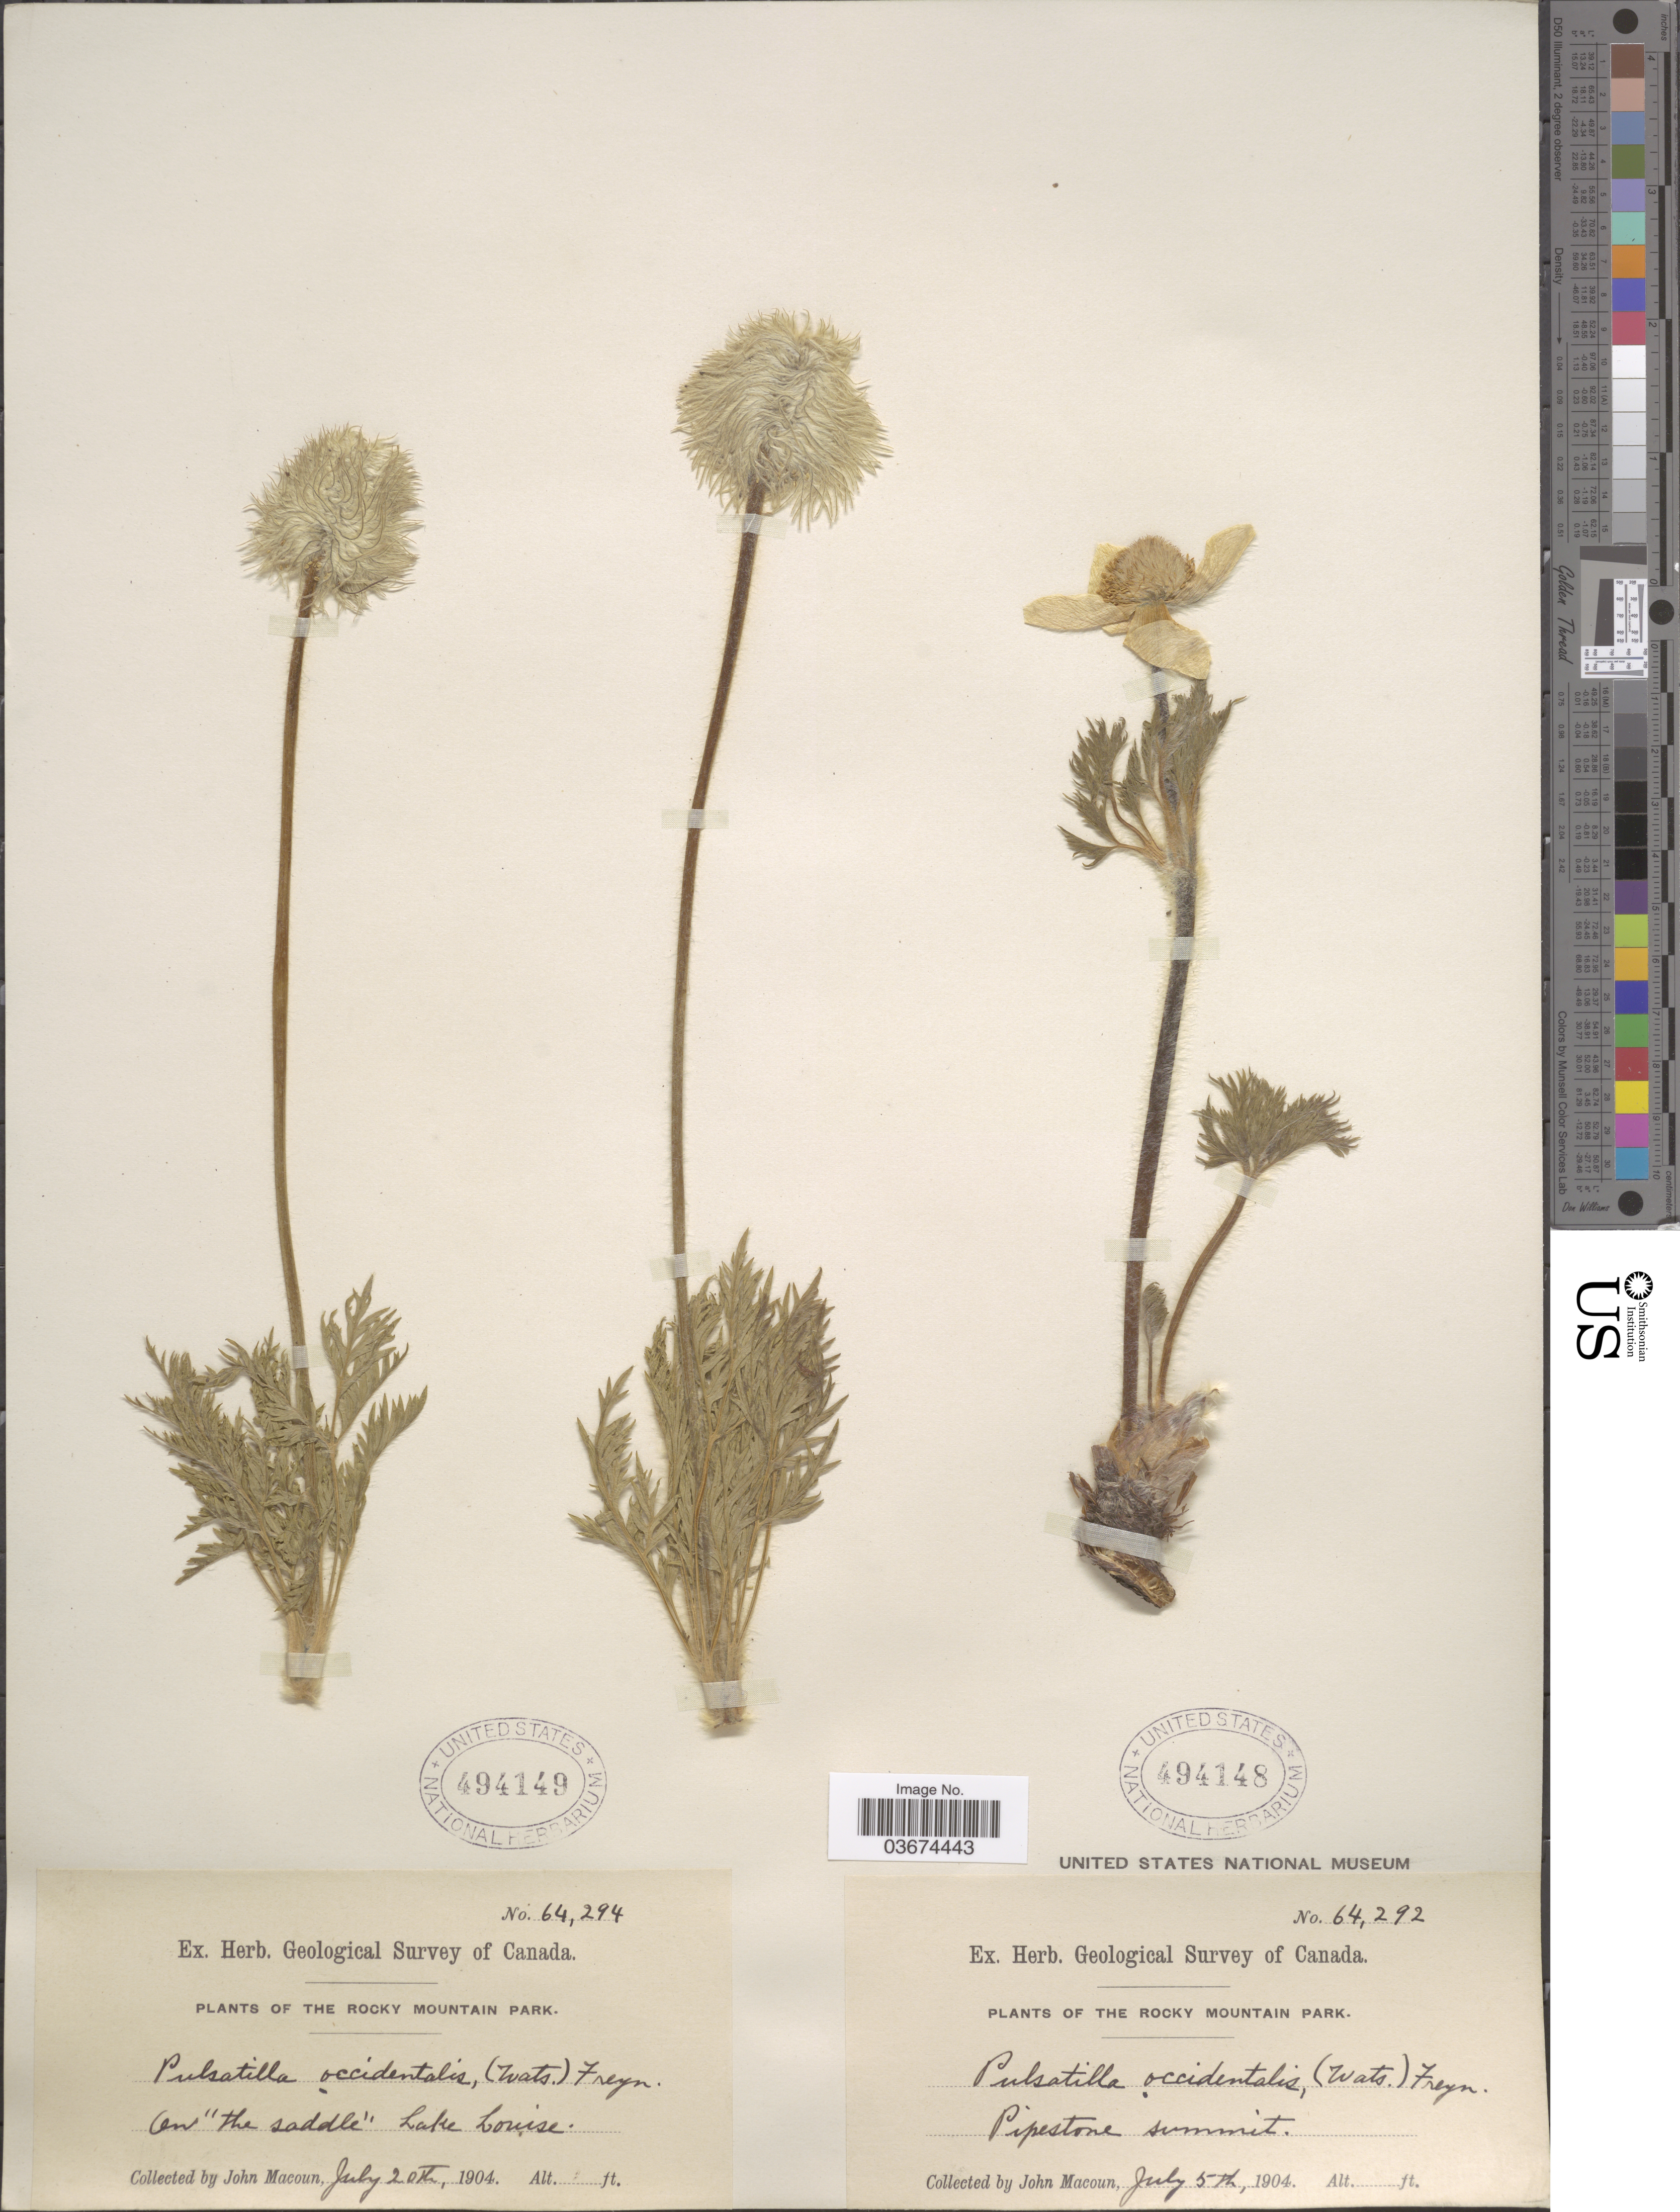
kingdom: Plantae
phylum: Tracheophyta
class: Magnoliopsida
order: Ranunculales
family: Ranunculaceae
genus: Pulsatilla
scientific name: Pulsatilla occidentalis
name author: (S. Watson) Freyn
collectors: J. Macoun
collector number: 64292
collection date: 1904-07-05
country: Canada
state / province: Alberta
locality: The Rocky Mountain Park. Pipestone summit.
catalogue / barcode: US 494148